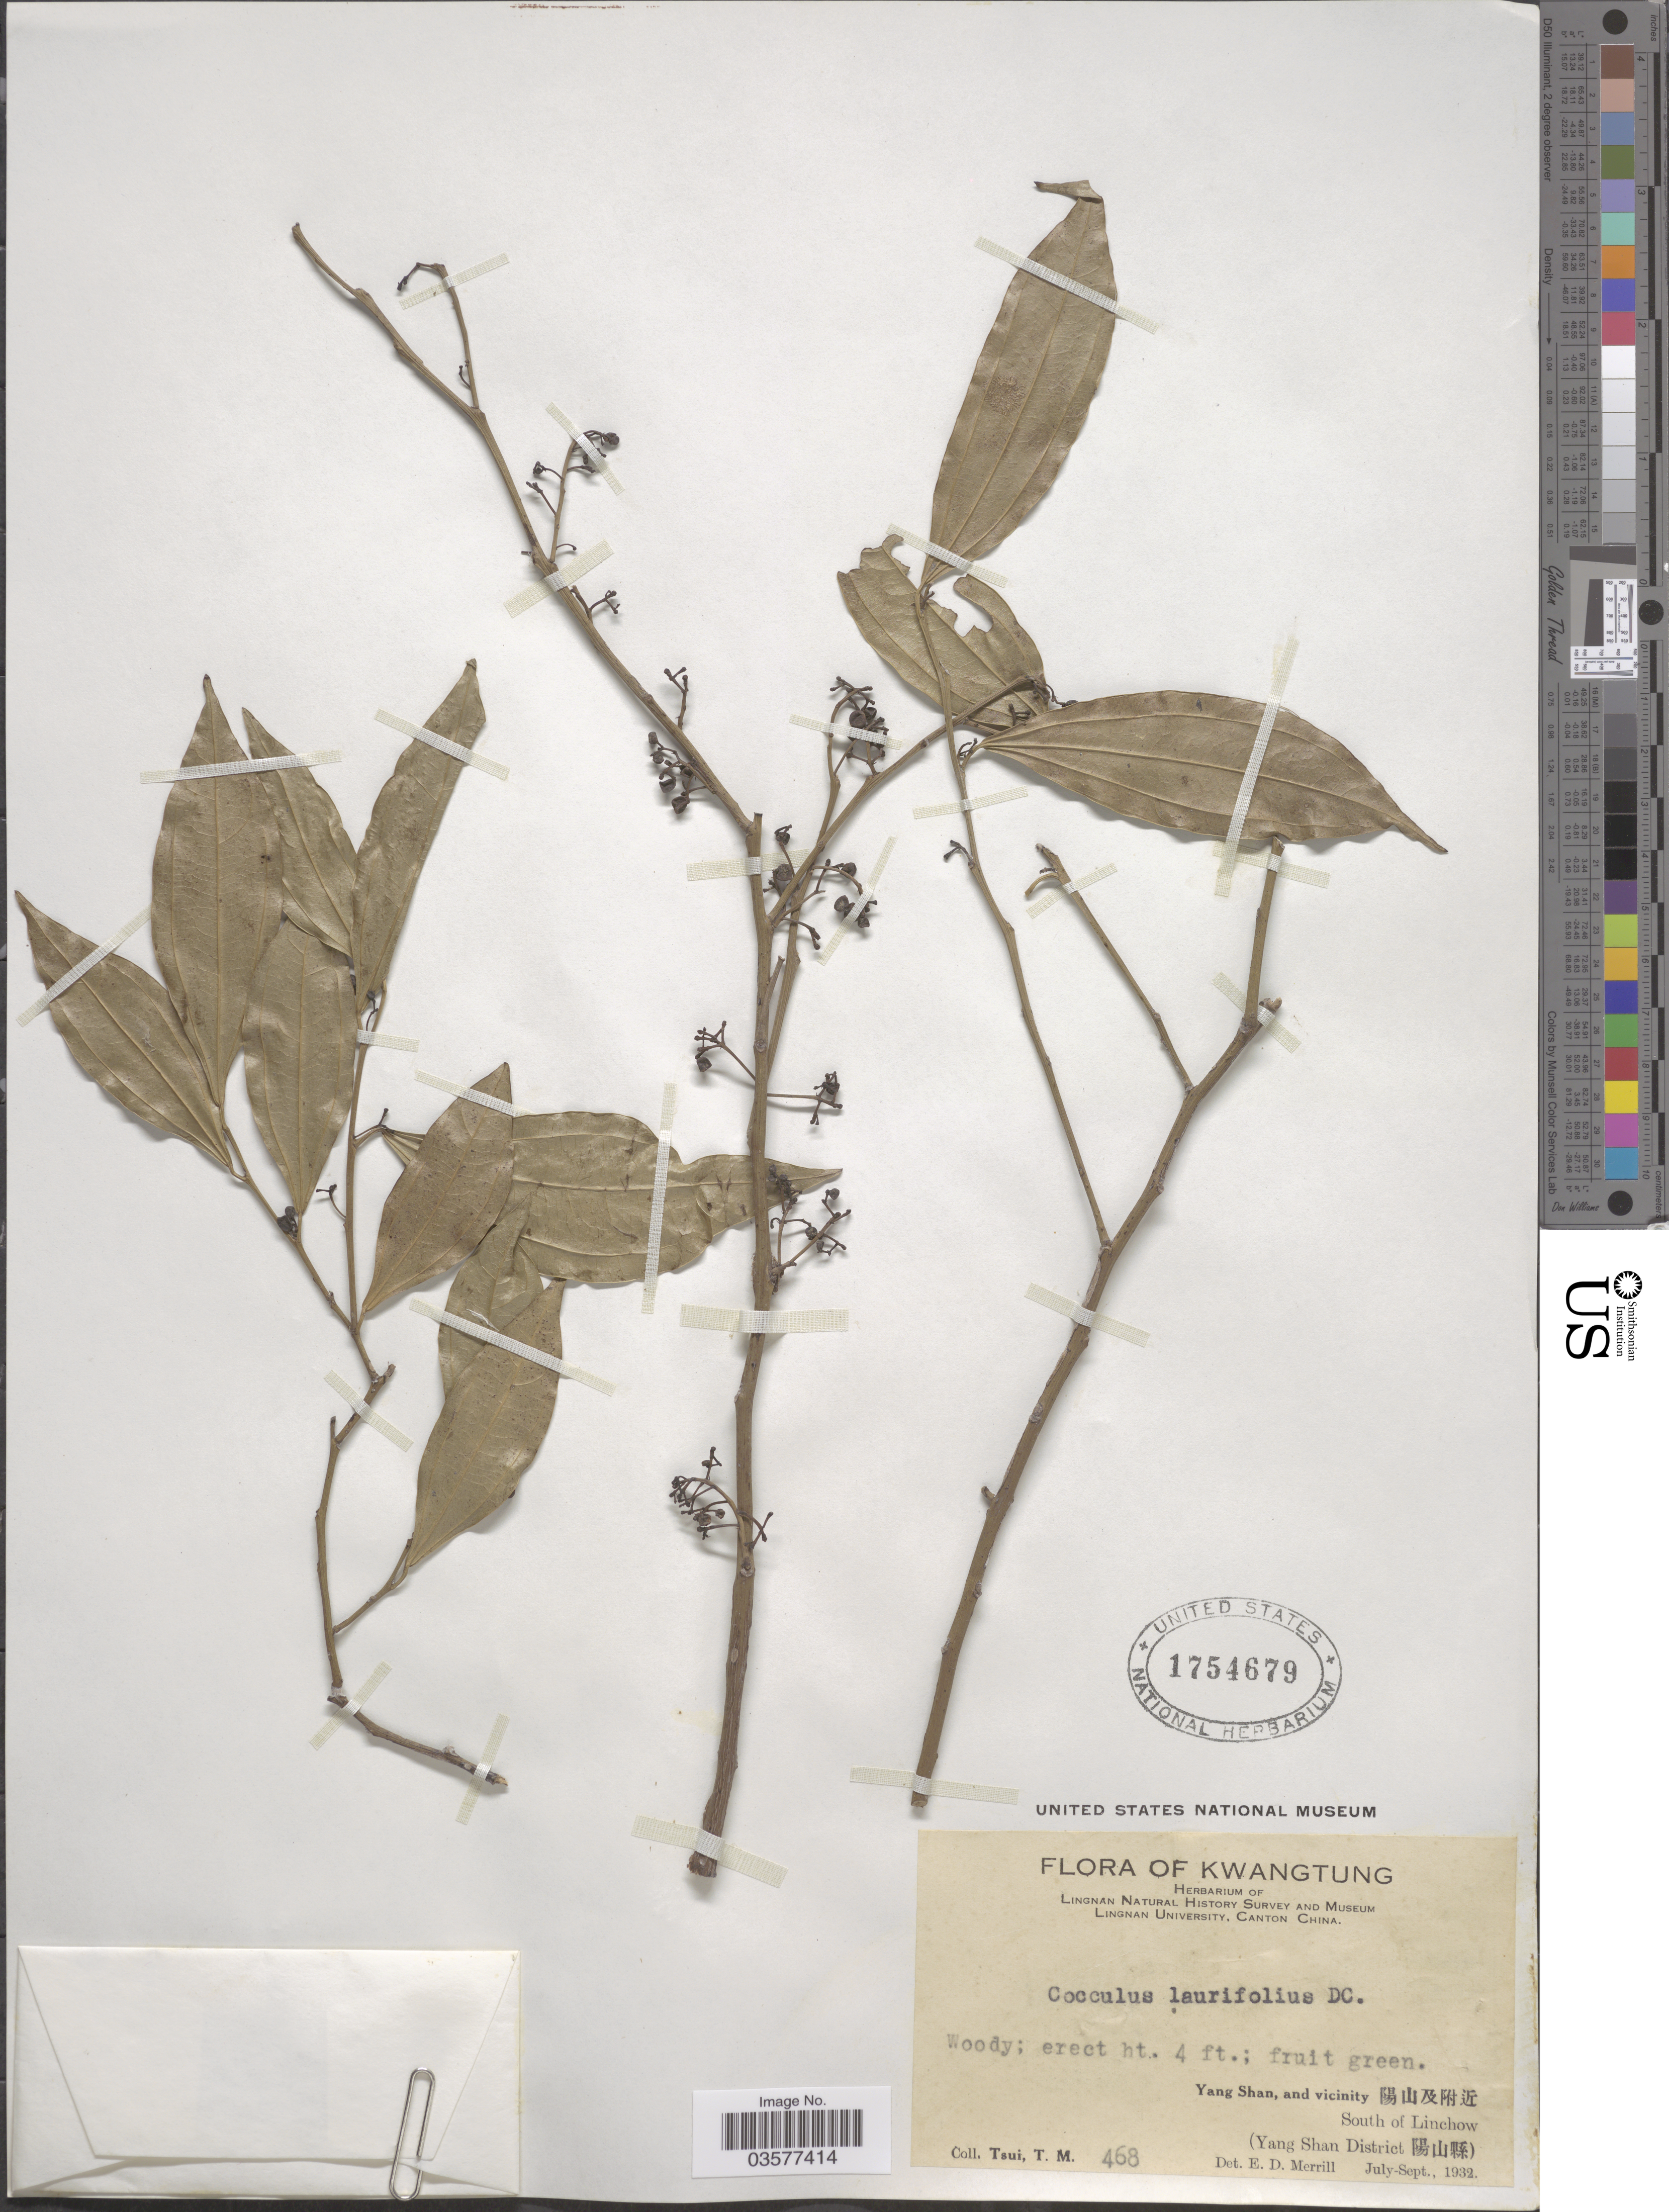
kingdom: Plantae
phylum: Tracheophyta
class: Magnoliopsida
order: Ranunculales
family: Menispermaceae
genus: Cocculus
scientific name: Cocculus laurifolius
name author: DC.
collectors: T. Tsui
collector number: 468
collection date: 1932-07/1932-09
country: China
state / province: Guangdong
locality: Kwangtung. Yang Shan, and vicinity X. South of Linchow. (Yang Shan District X).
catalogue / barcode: US 1754679